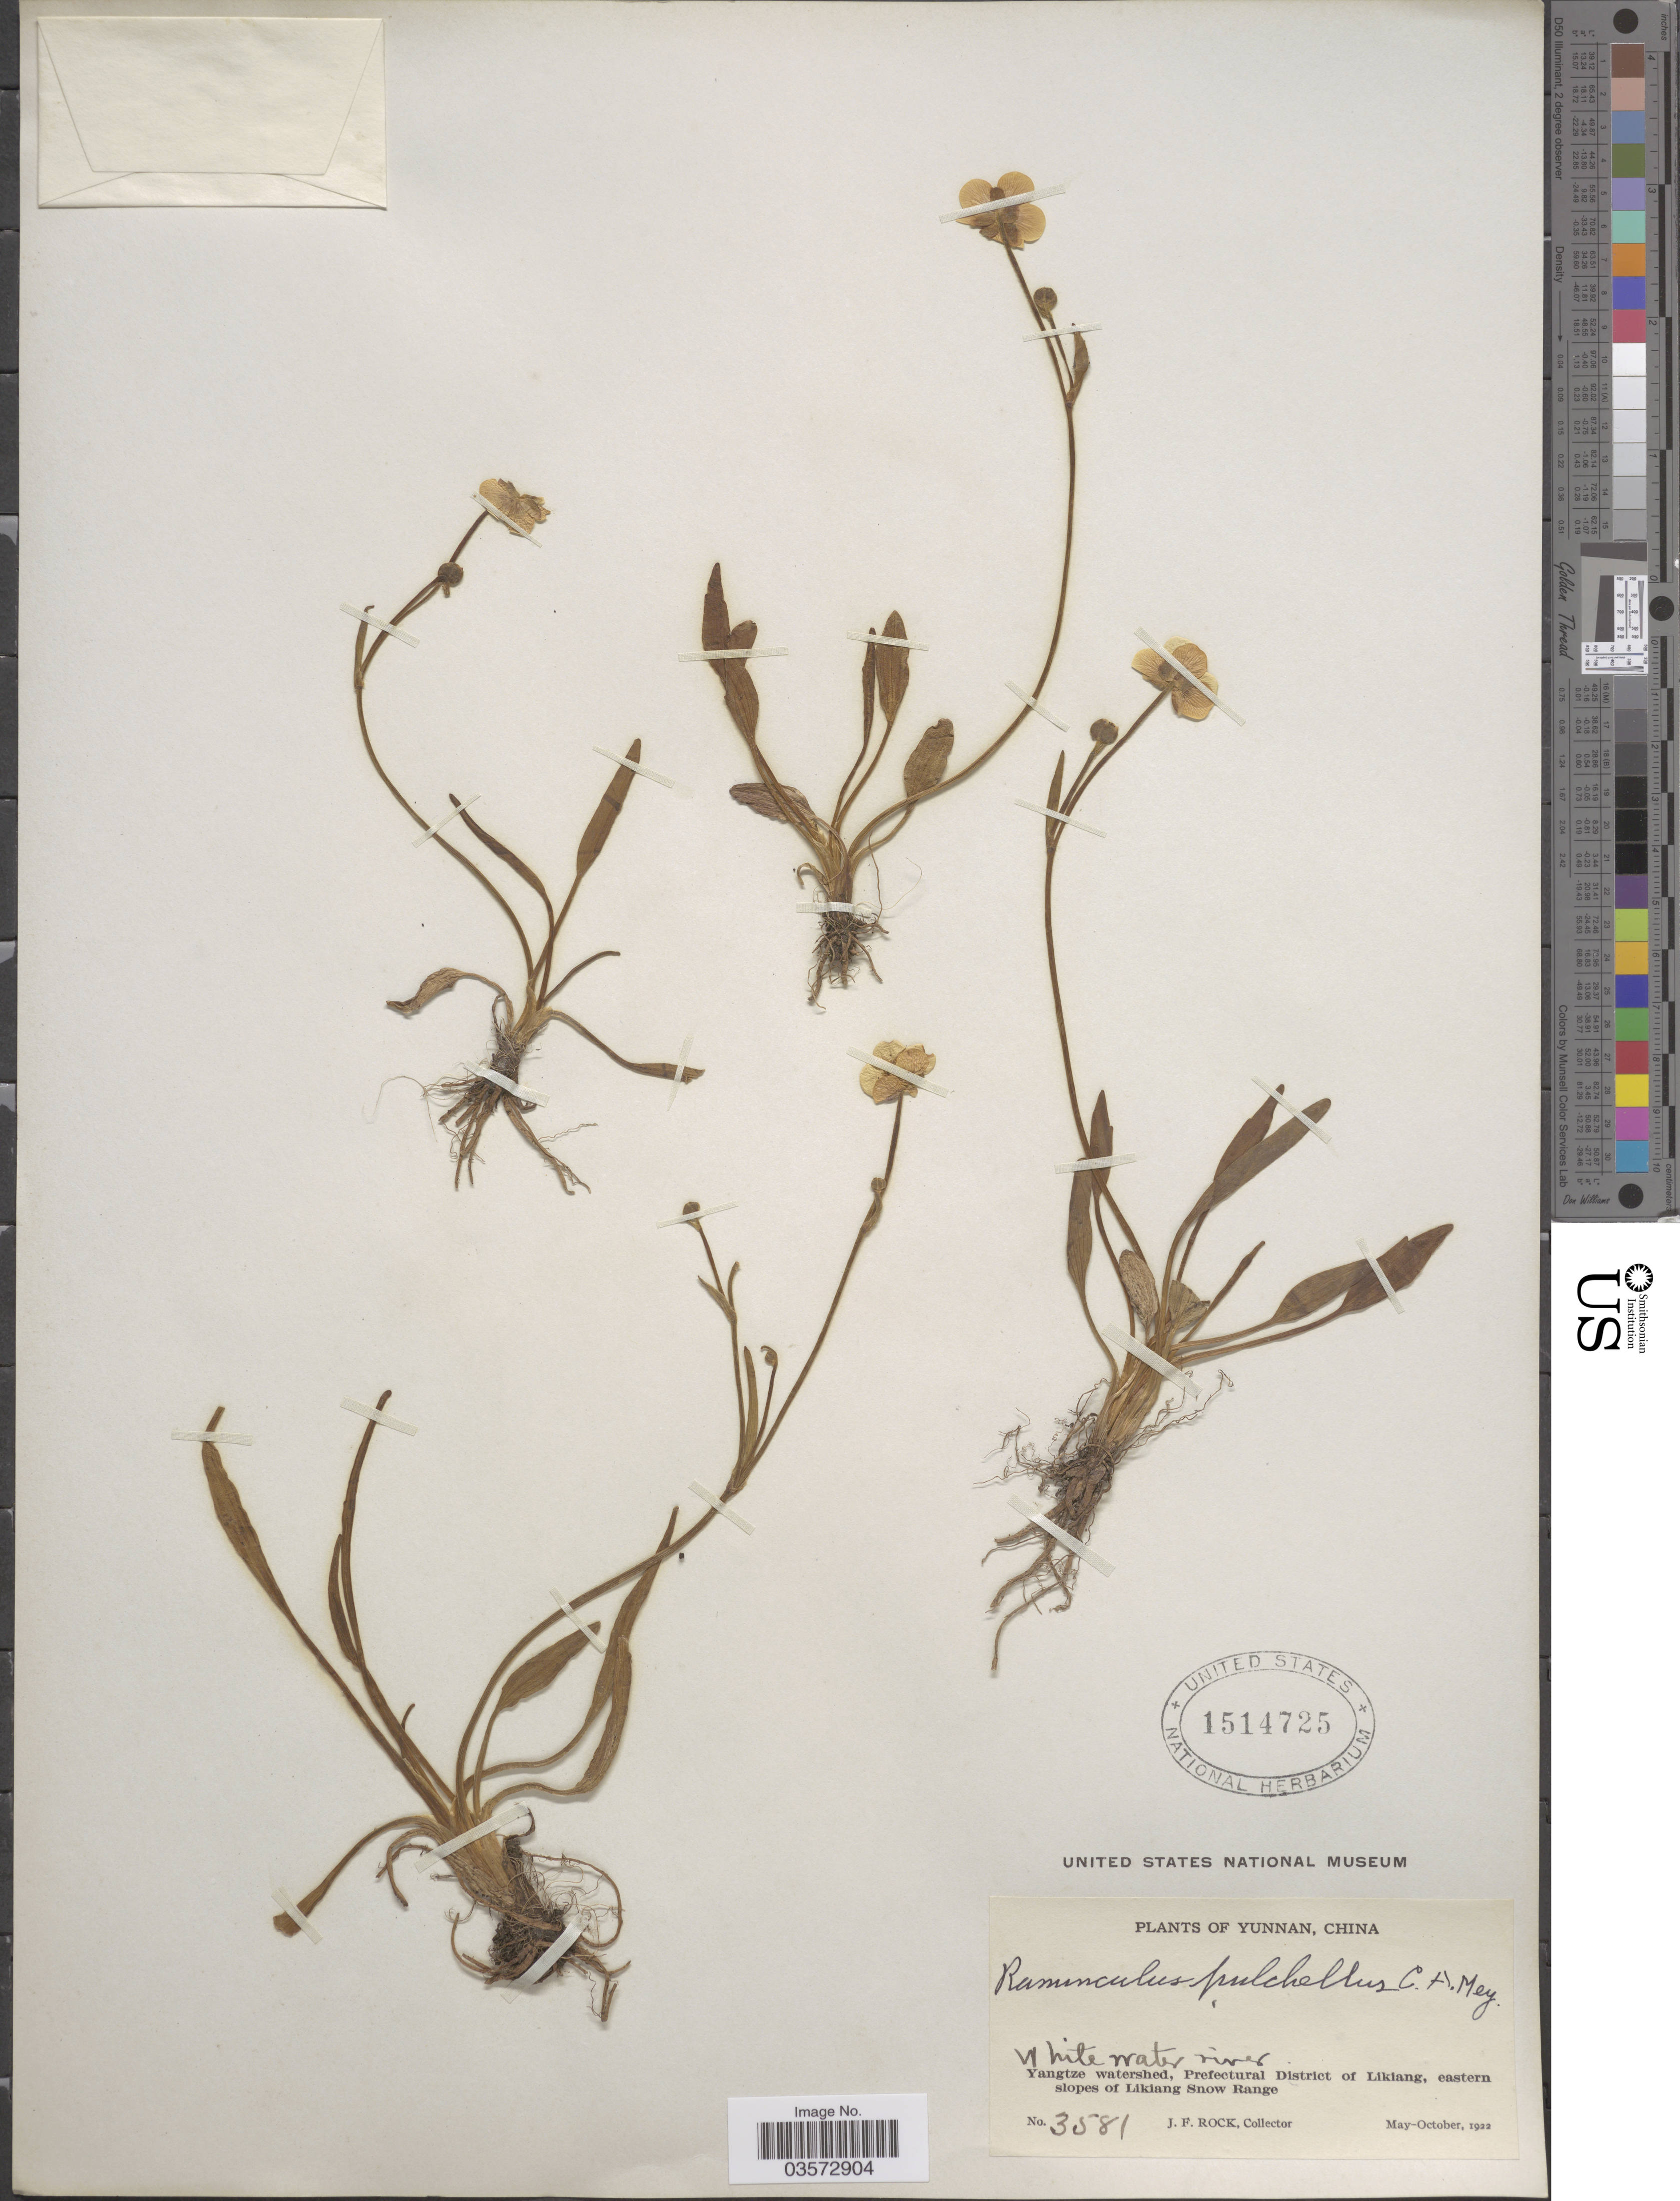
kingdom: Plantae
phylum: Tracheophyta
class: Magnoliopsida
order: Ranunculales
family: Ranunculaceae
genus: Ranunculus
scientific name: Ranunculus pulchellus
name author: Ledeb. ex Spreng.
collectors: J. Rock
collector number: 3581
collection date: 1922-05/1922-10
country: China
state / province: Yunnan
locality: White water river. Yangtze watershed, Prefectural District of Likiang, eastern slopes of Likiang Snow Range.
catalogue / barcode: US 1514725